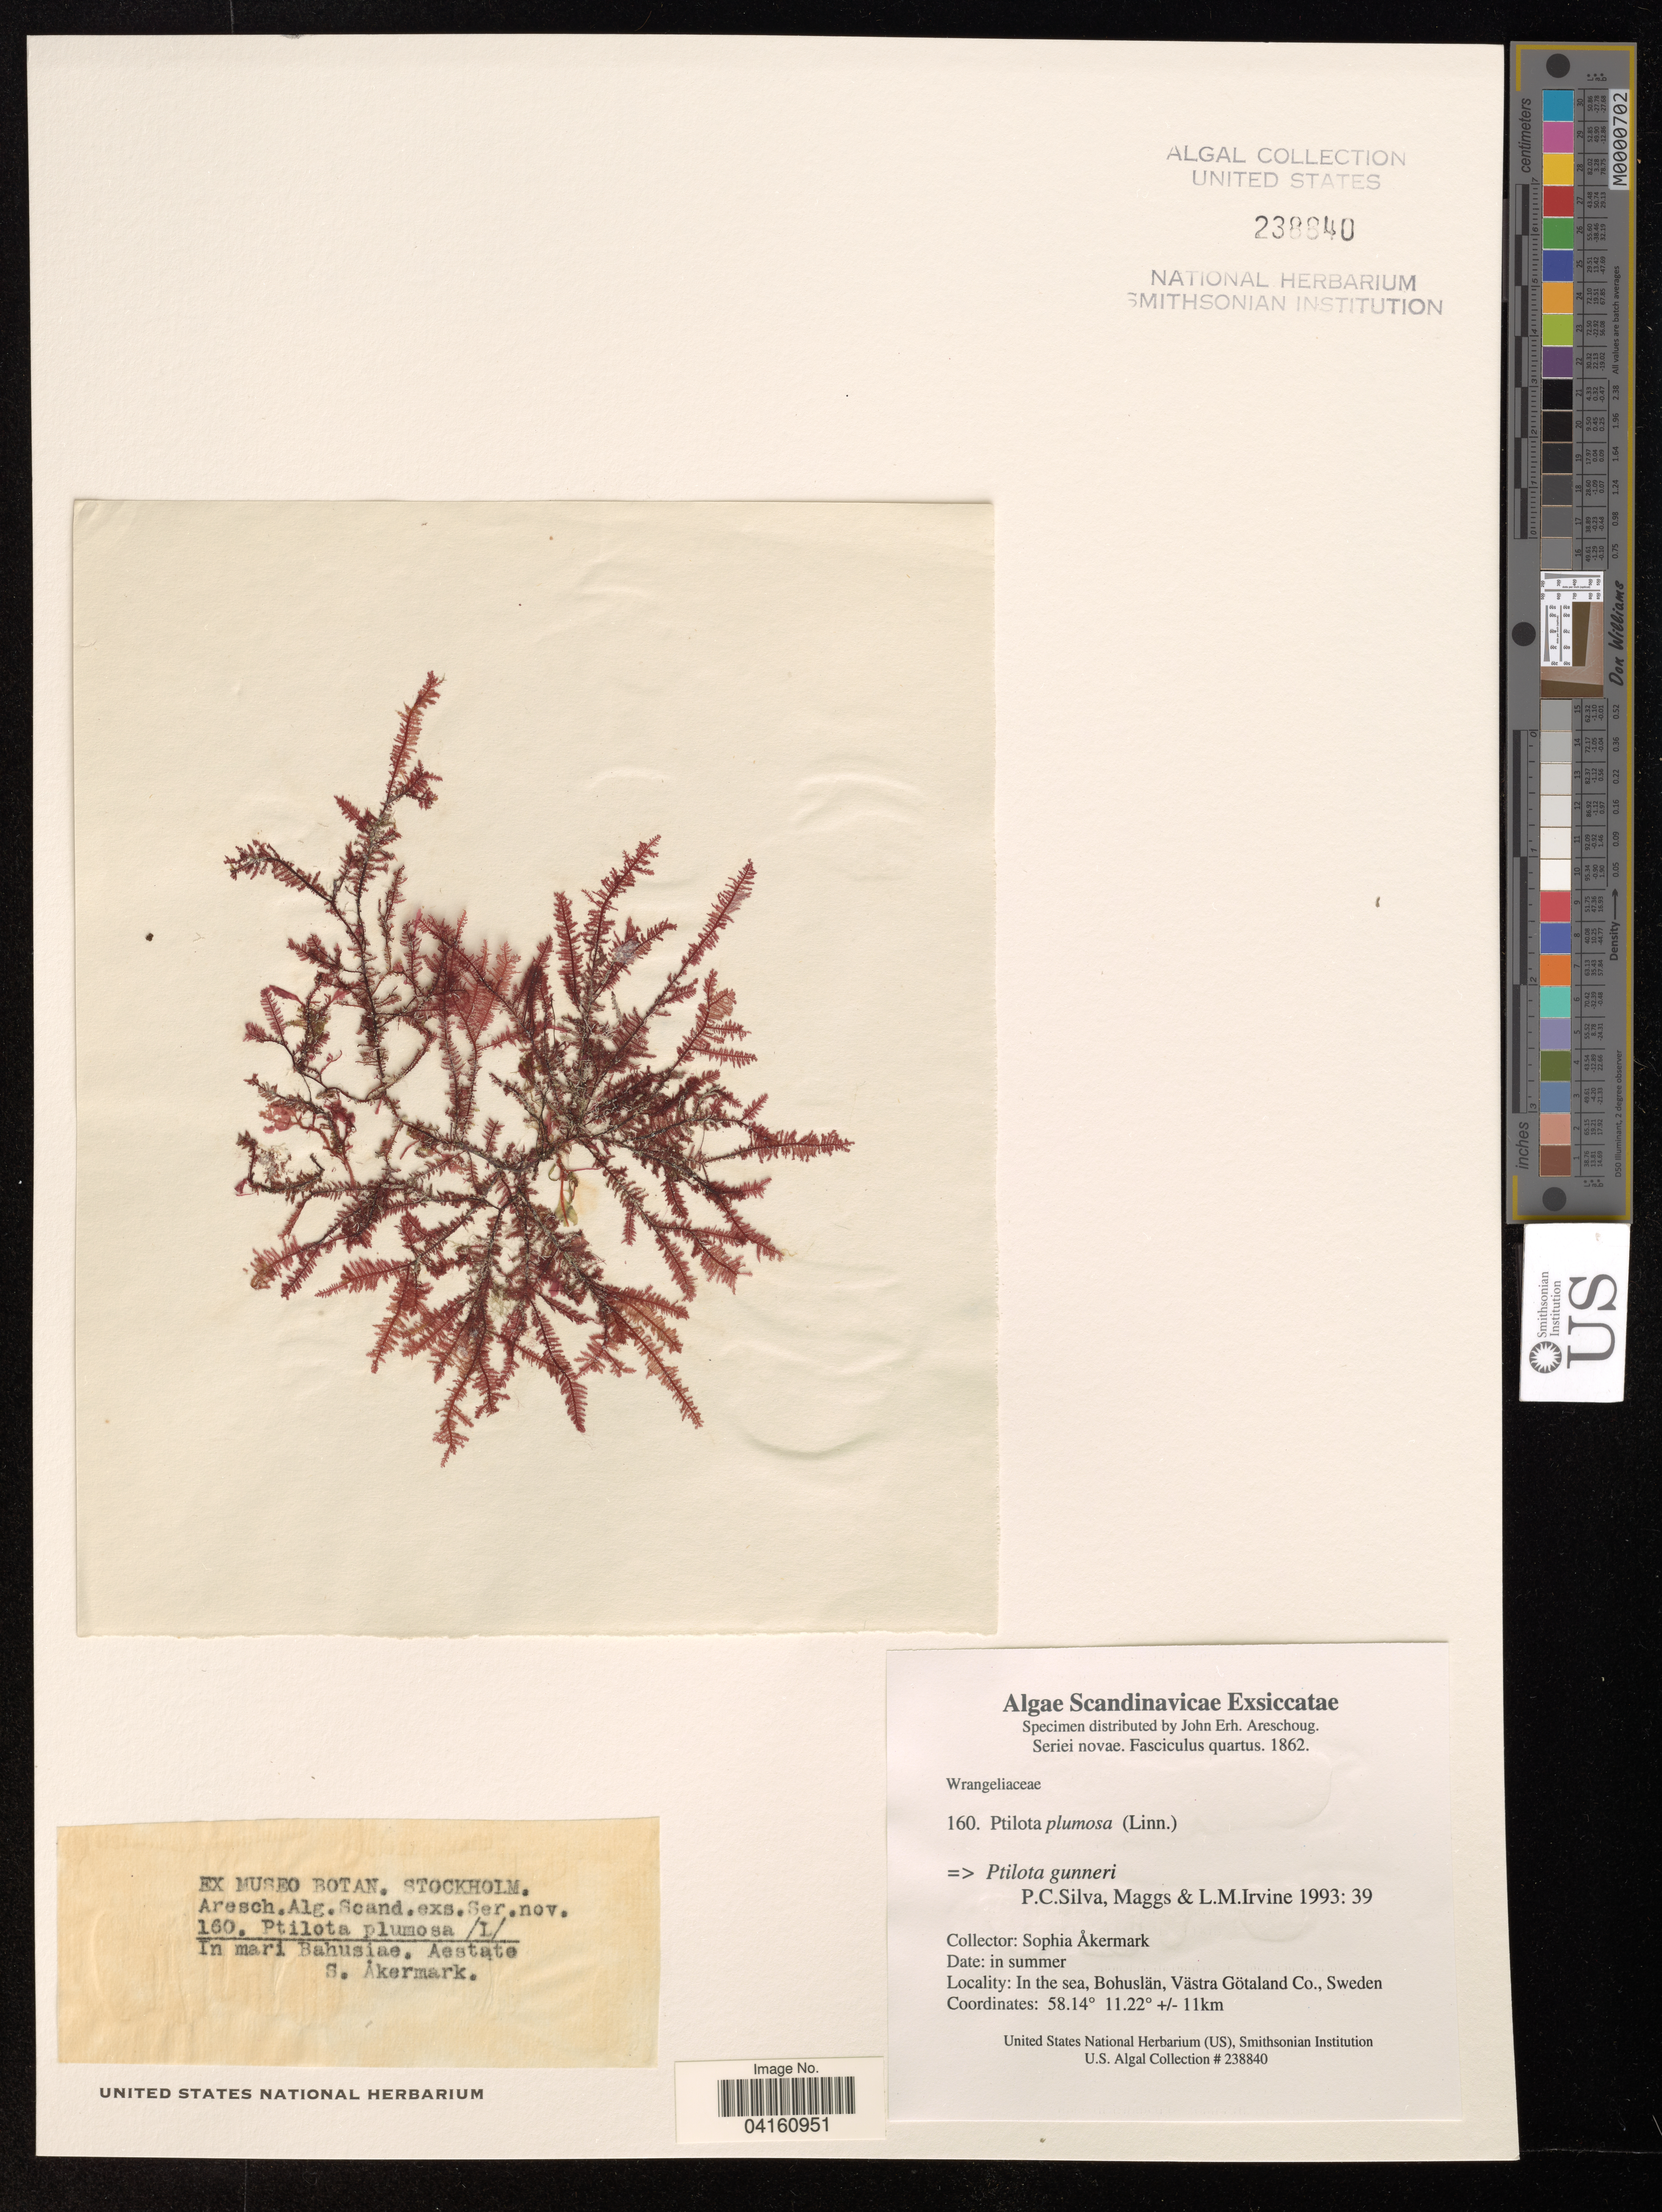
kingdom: Plantae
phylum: Rhodophyta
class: Florideophyceae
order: Ceramiales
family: Wrangeliaceae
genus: Ptilota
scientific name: Ptilota gunneri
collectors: S. Akermark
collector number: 160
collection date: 1862-07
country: Sweden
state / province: Västra Götaland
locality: Bohuslan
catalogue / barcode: US 238840